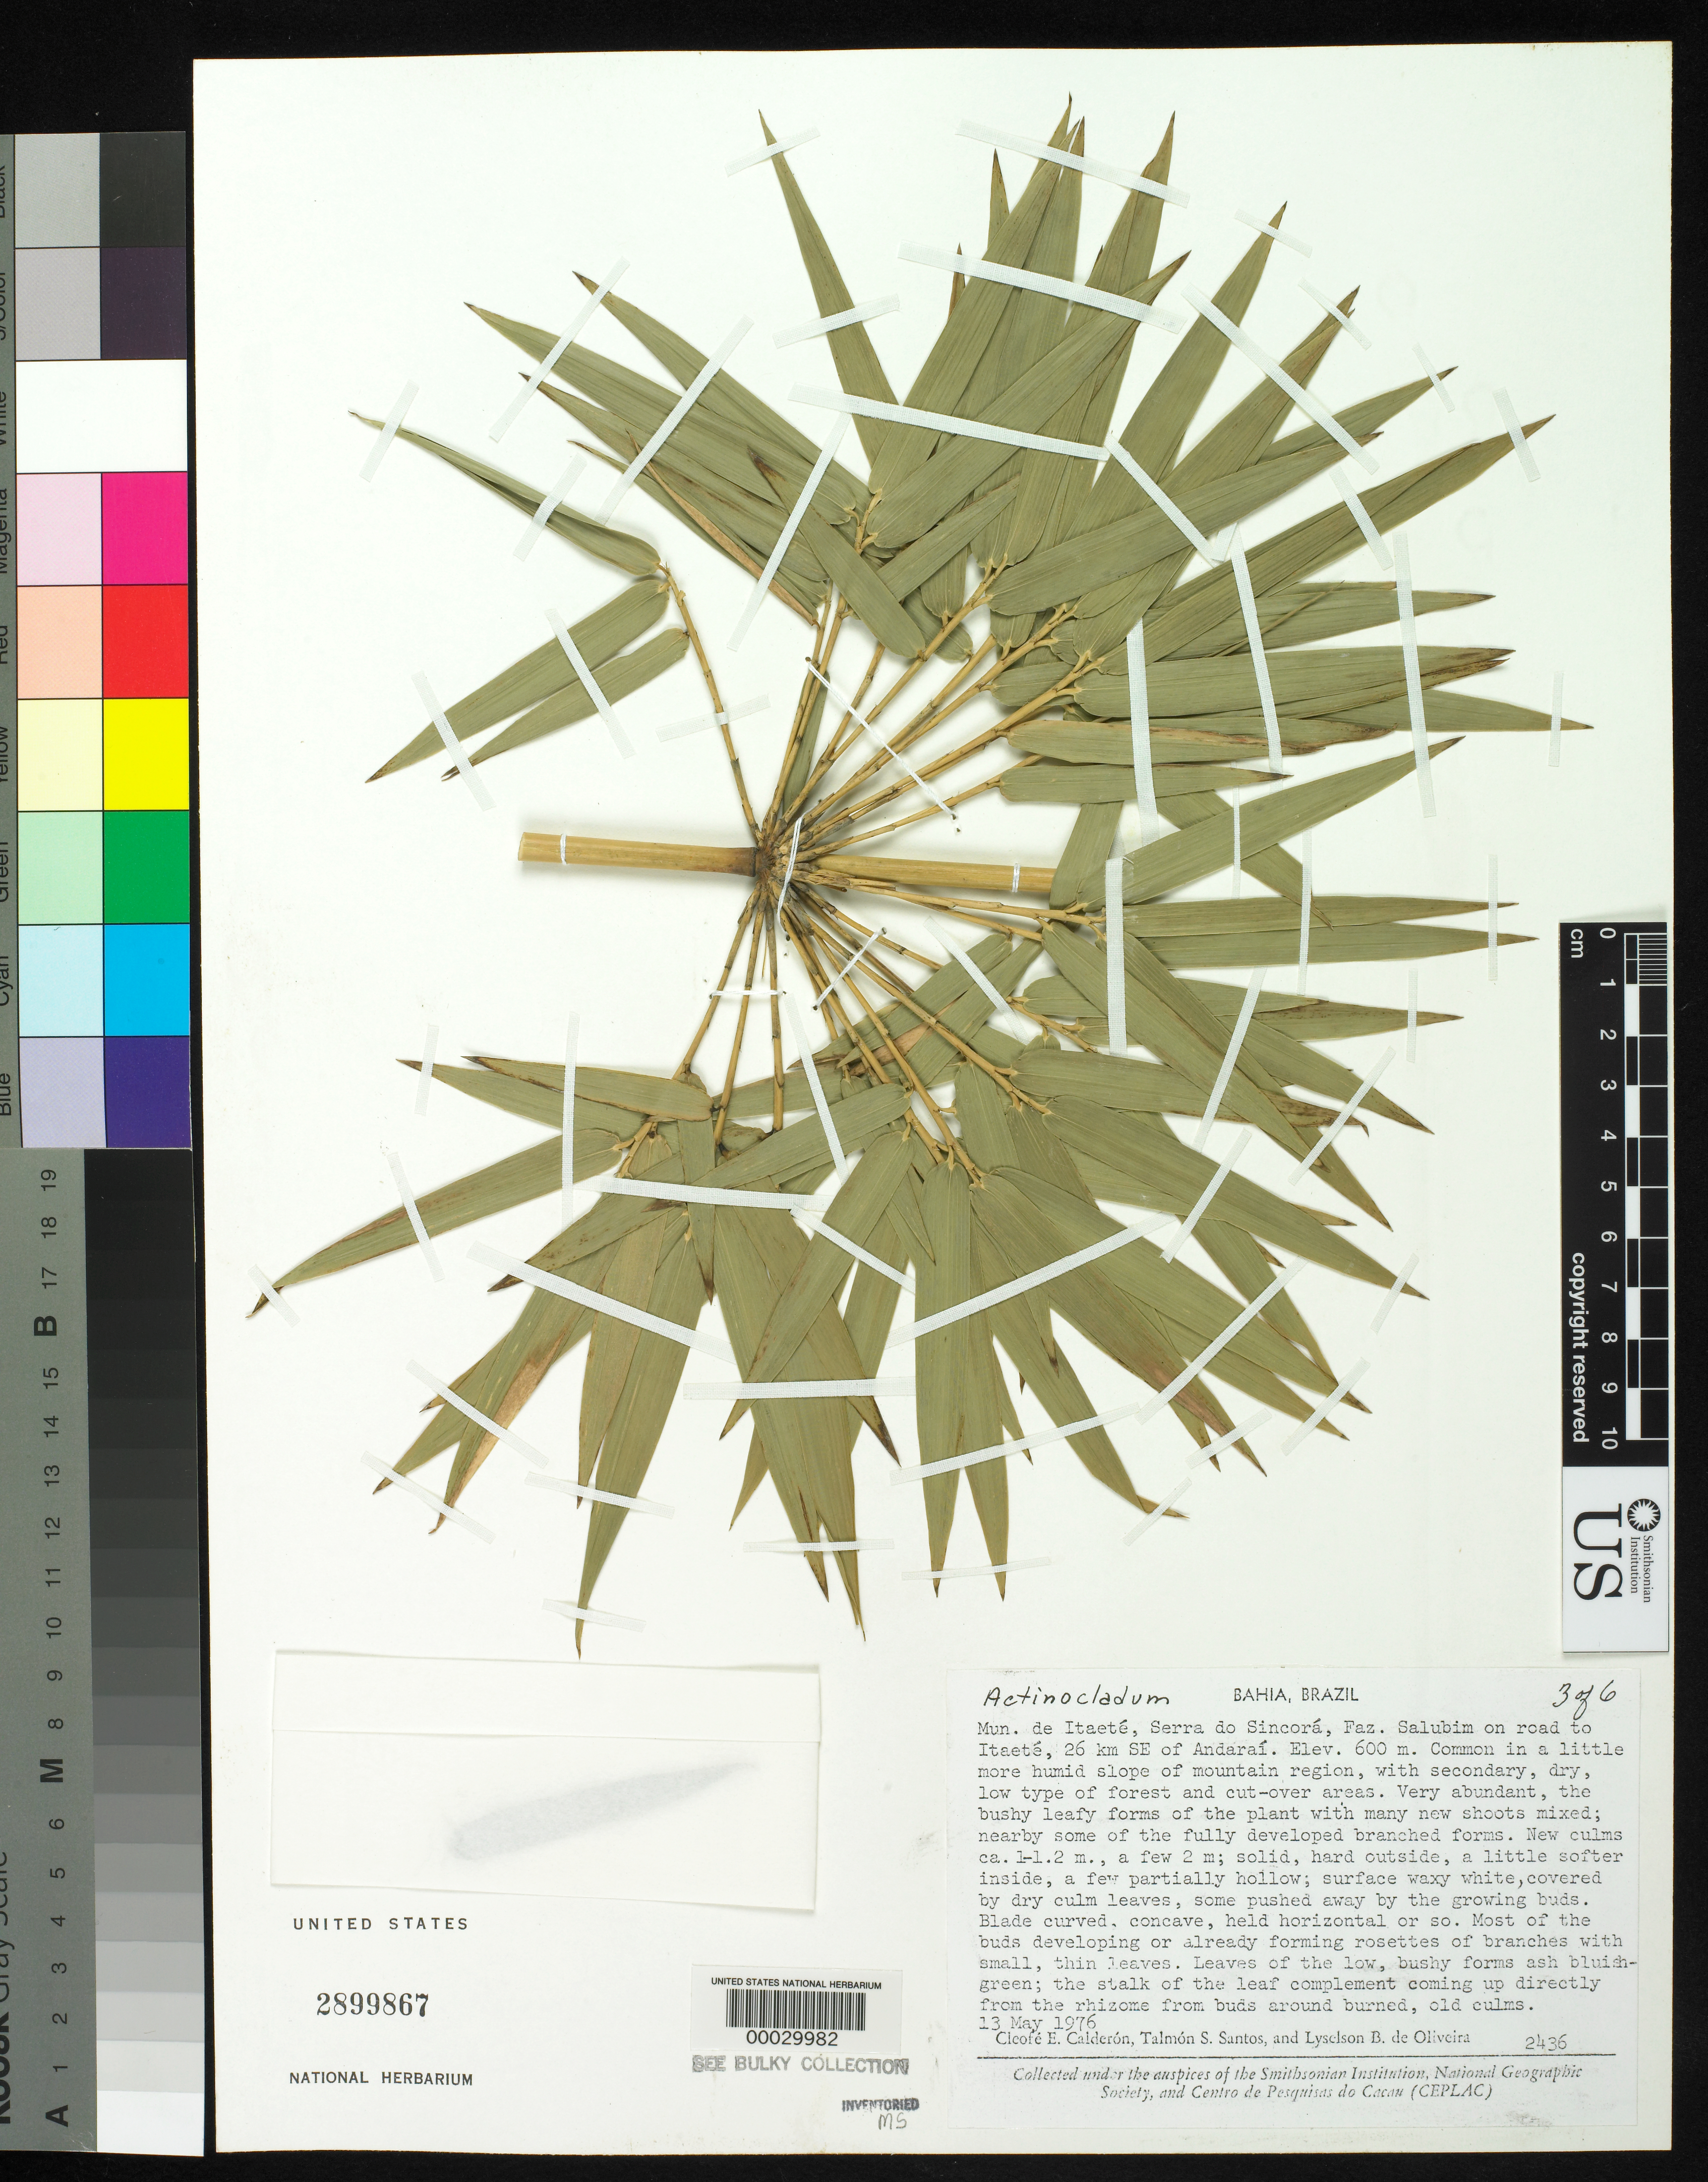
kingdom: Plantae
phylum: Tracheophyta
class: Liliopsida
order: Poales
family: Poaceae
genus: Actinocladum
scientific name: Actinocladum verticillatum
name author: (Nees) McClure ex Soderstr.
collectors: C. E. Calderón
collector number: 2436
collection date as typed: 13 May 1976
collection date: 1976-05-13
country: Brazil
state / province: Bahia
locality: Serra do sincora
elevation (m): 600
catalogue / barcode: US 2899867